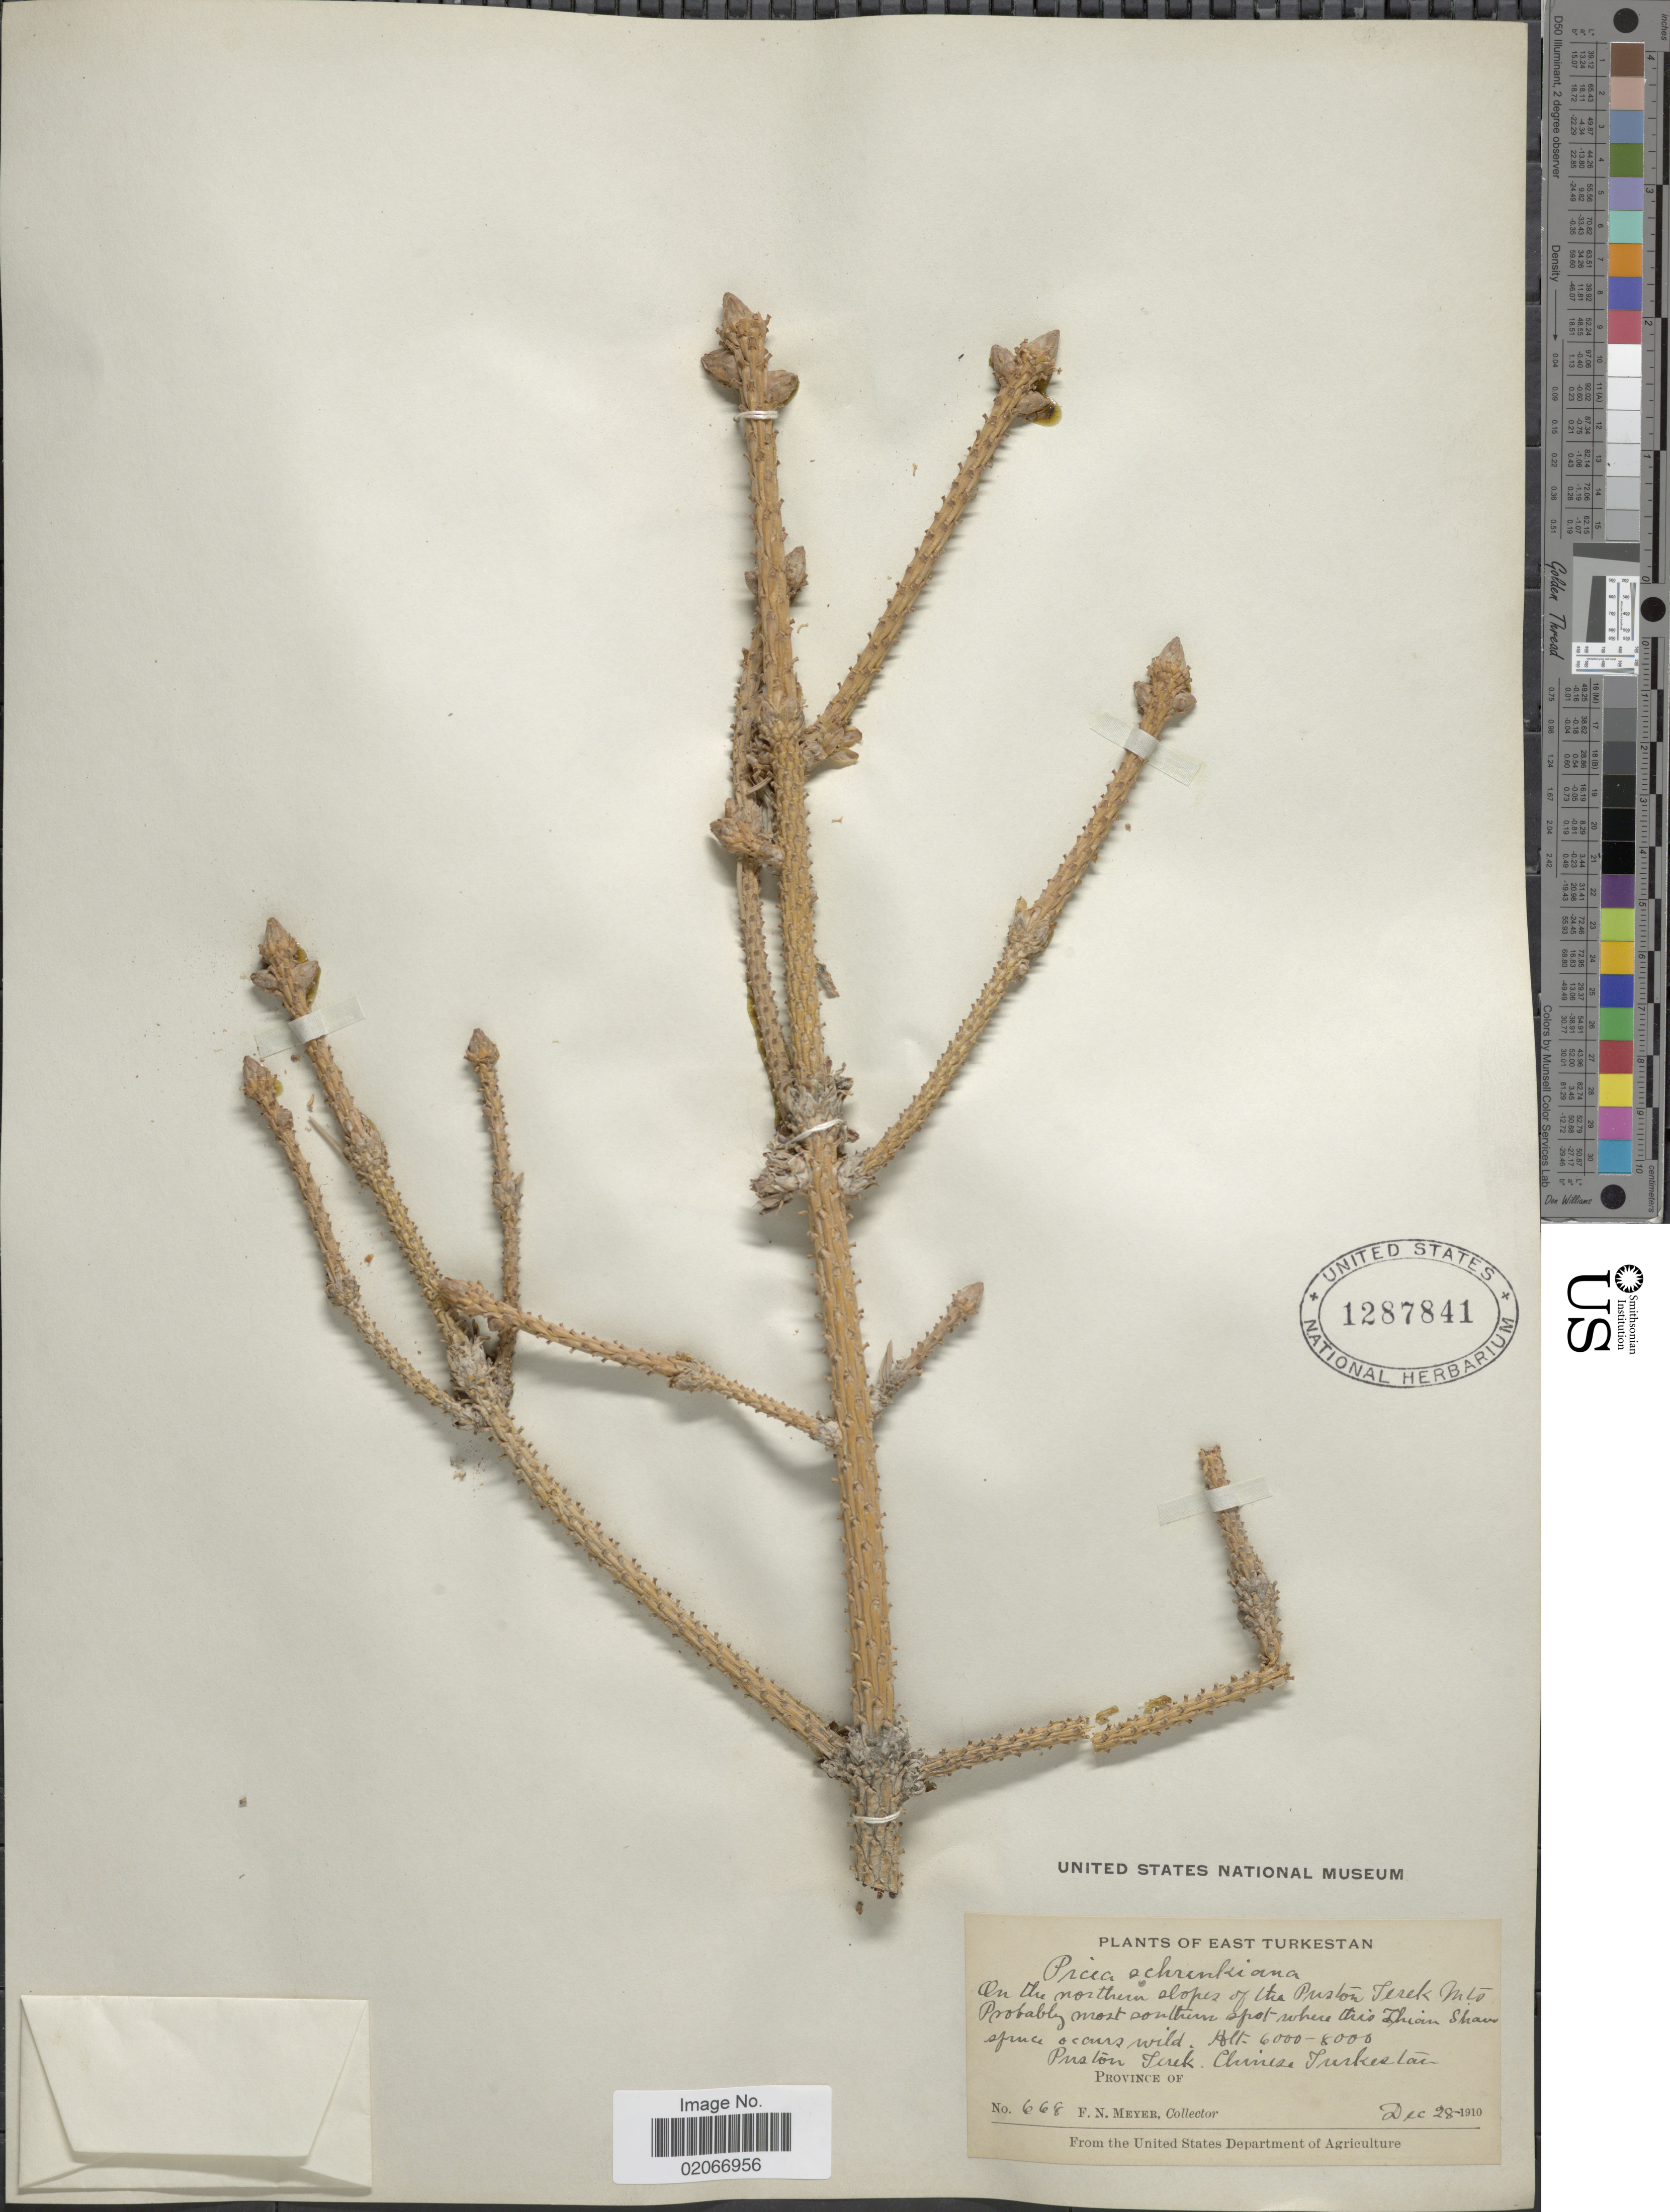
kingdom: Plantae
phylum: Tracheophyta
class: Pinopsida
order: Pinales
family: Pinaceae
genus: Picea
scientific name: Picea schrenkiana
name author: Fisch. & C.A. Mey.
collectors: F. N. Meyer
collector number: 668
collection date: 1910-12-28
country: China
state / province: Xinjiang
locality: East Turkestan. On the northern slopes of the Puston Terek Mts. Puston Terek. Chinese Turkestan [interpreted]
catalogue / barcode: US 1287841